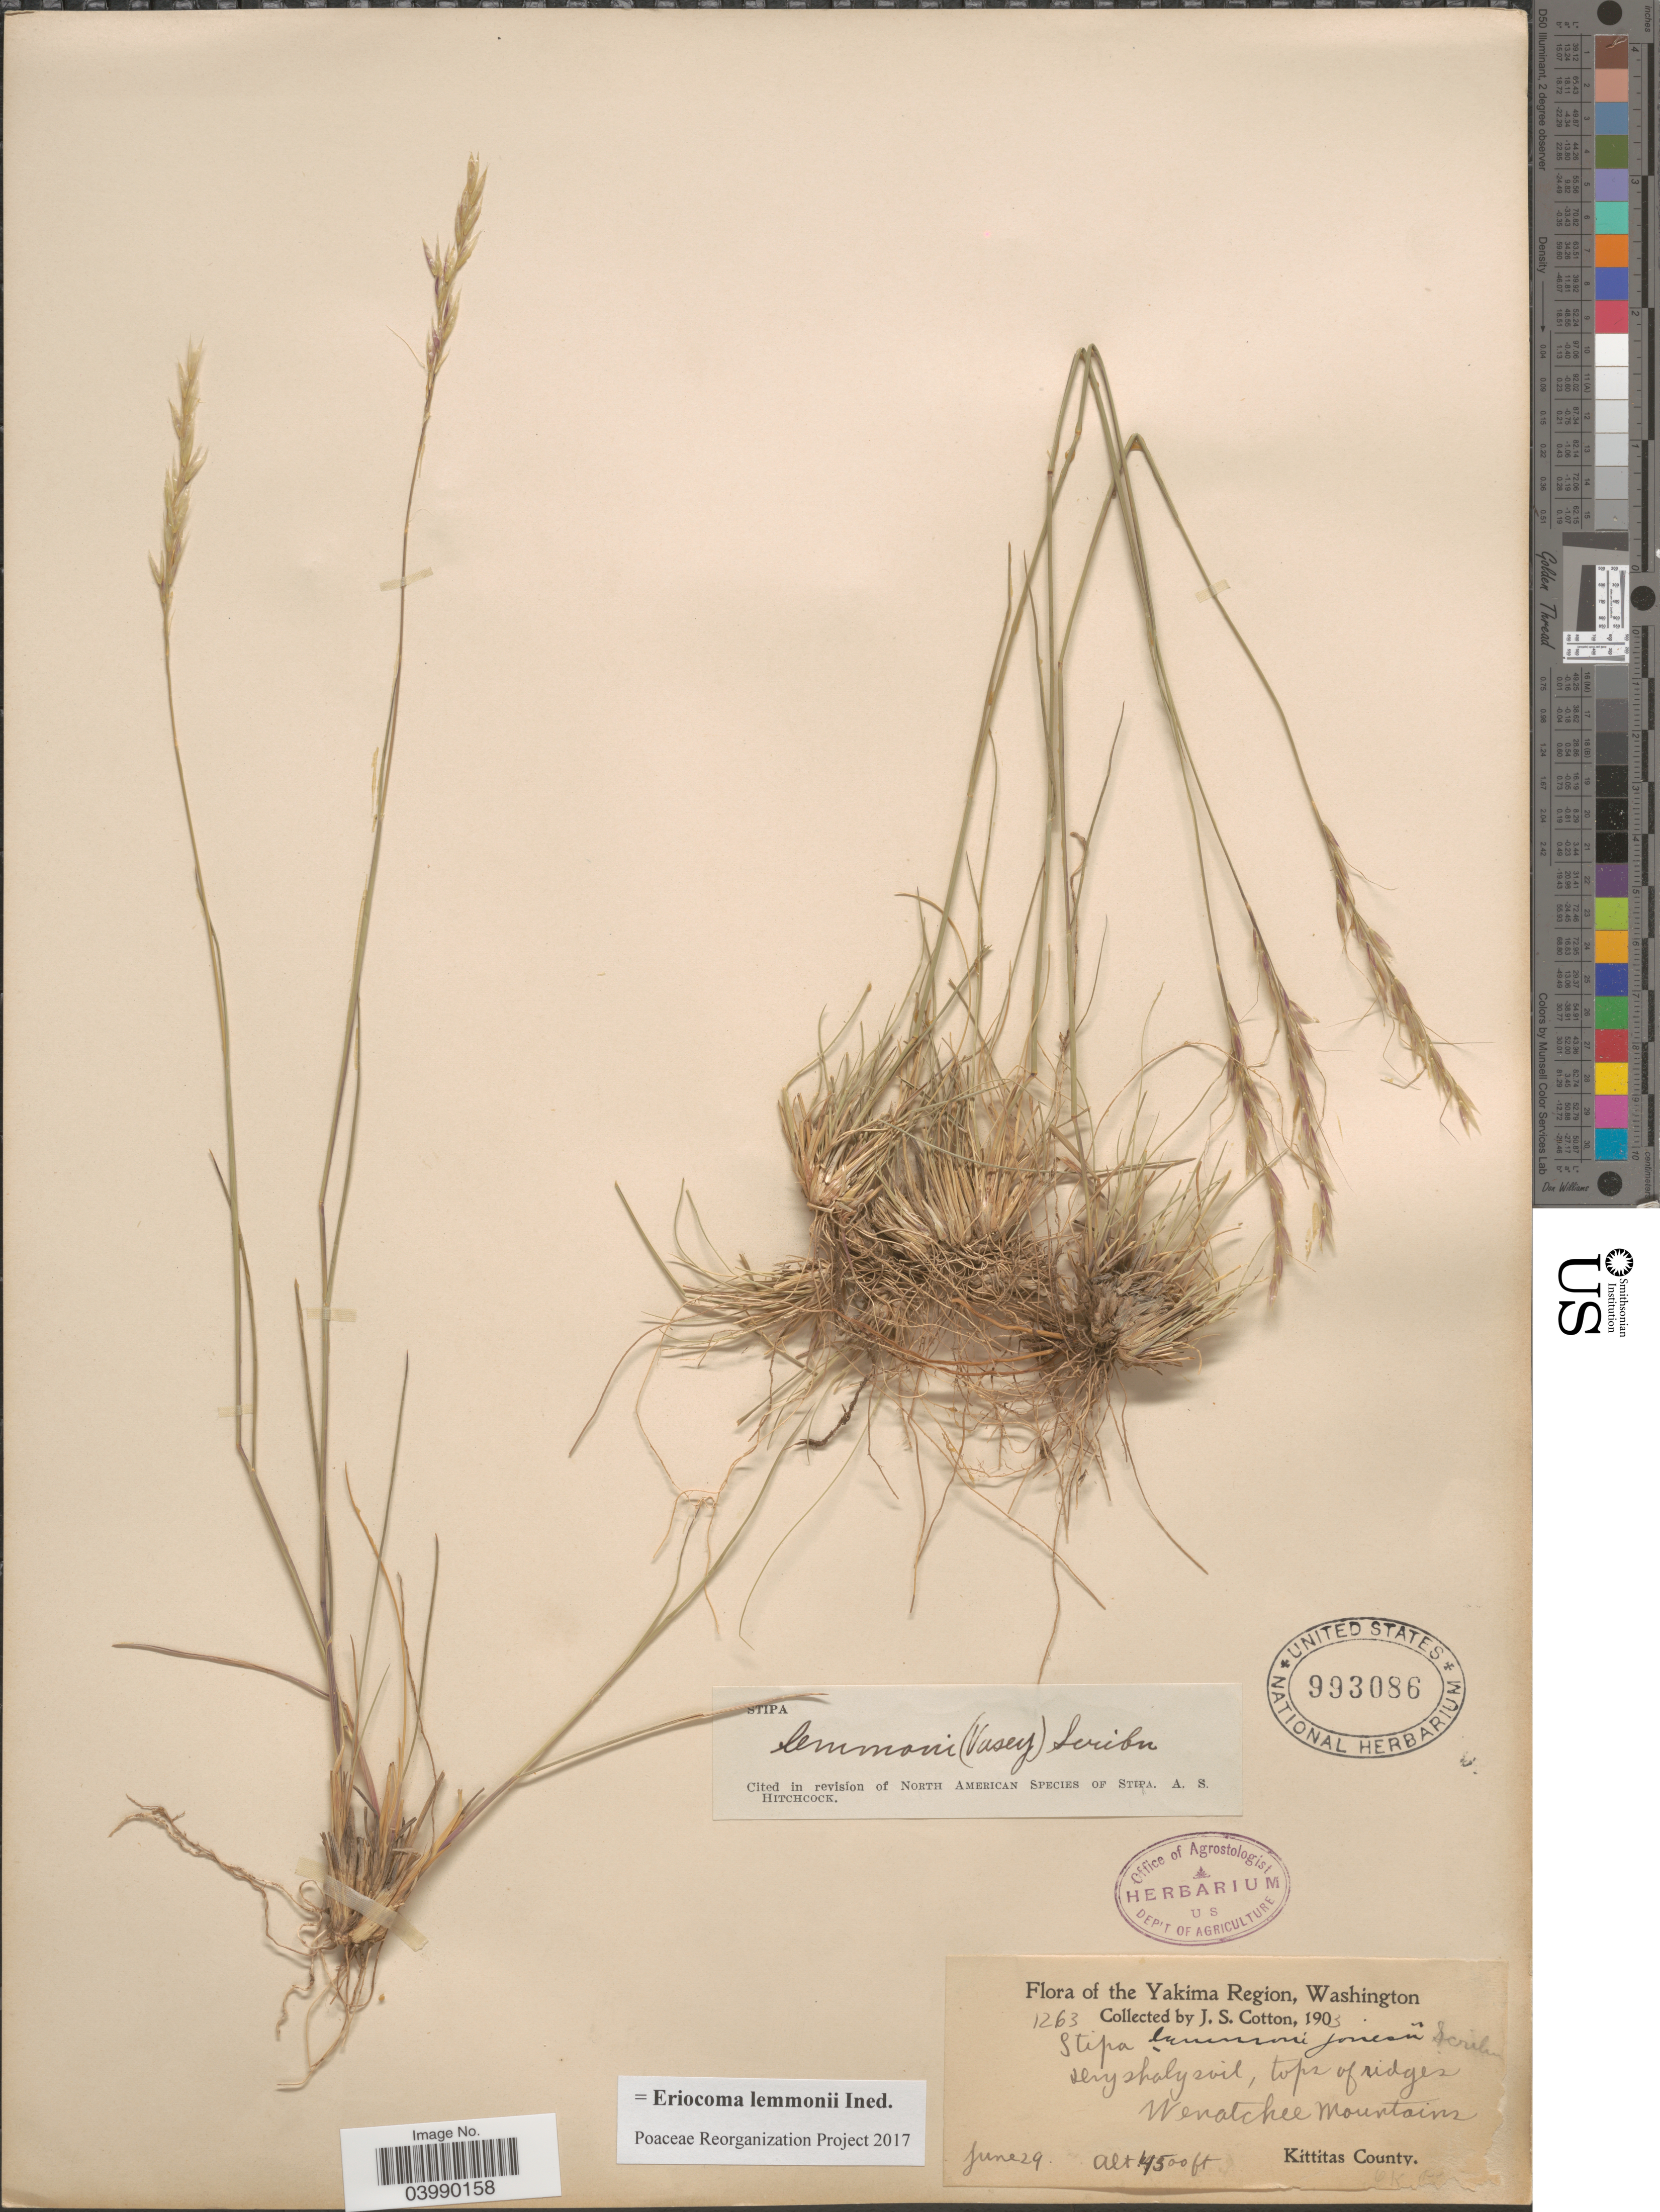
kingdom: Plantae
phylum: Tracheophyta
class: Liliopsida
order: Poales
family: Poaceae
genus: Eriocoma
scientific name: Eriocoma lemmonii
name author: (Vasey) Romasch.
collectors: J. S. Cotton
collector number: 1263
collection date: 1903-06-29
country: United States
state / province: Washington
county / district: Kittitas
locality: The Yakima Region. Wenatchee Mountains. Kittitas County.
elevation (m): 1372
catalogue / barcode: US 993086